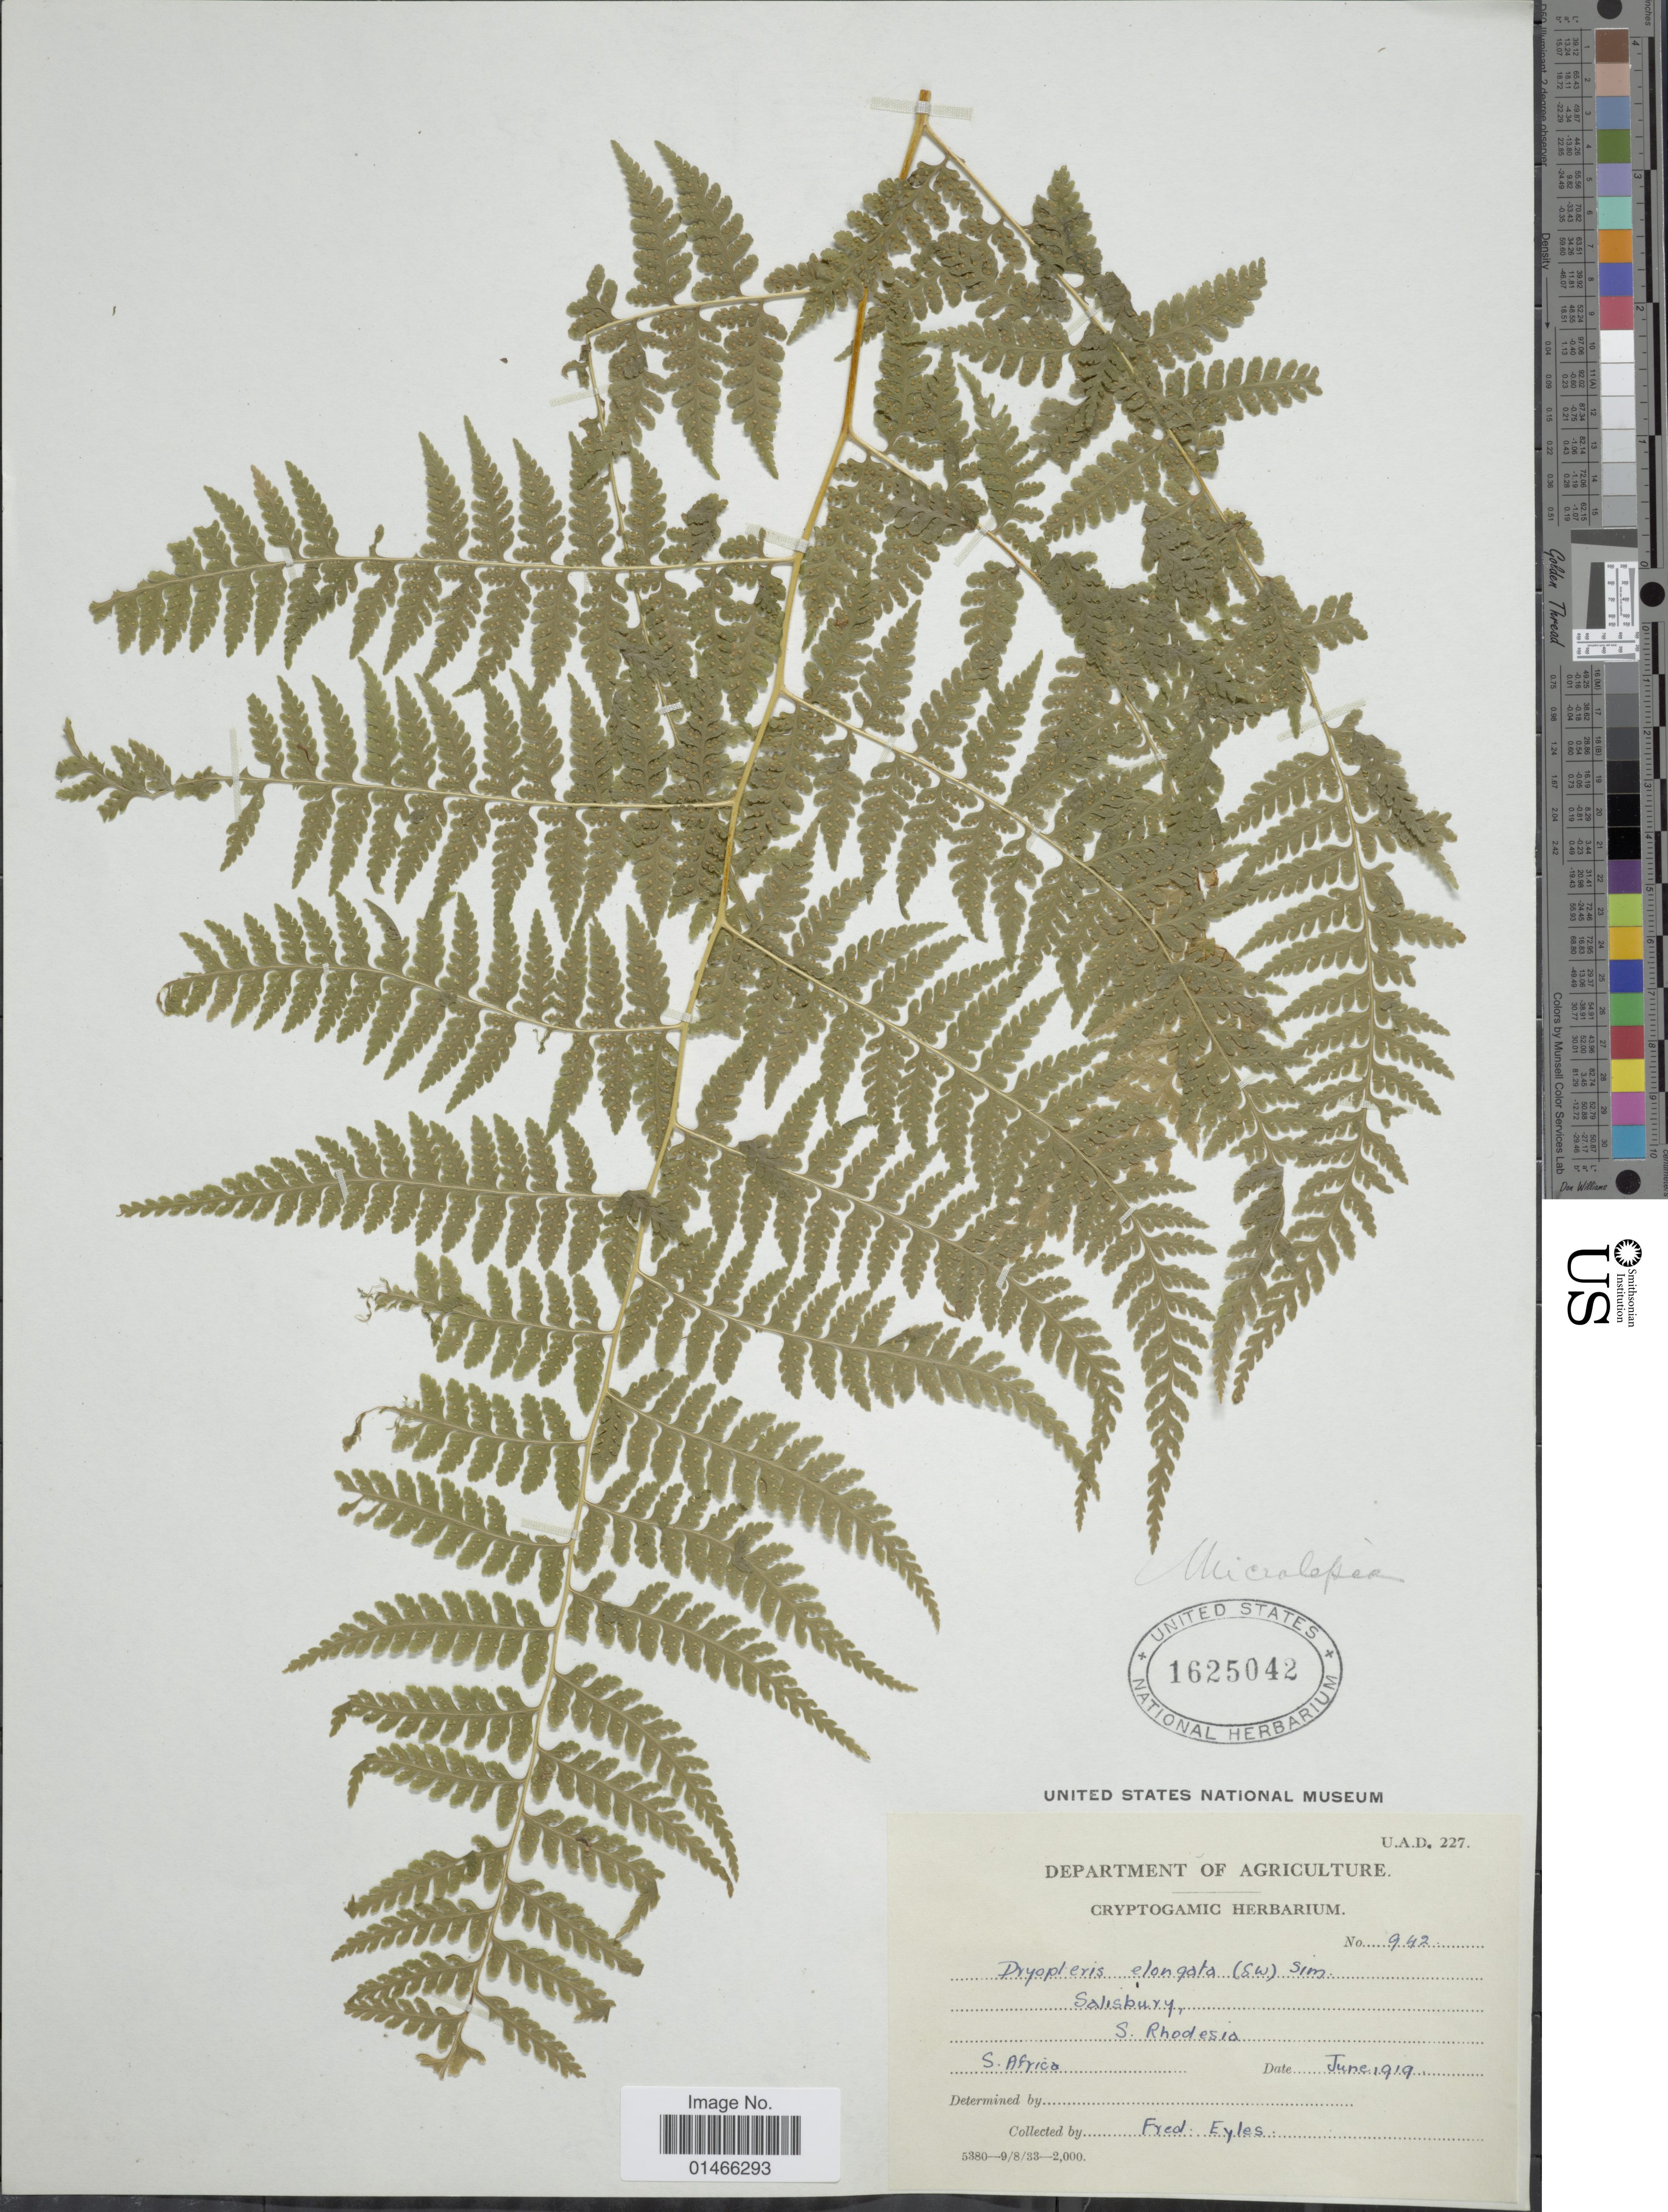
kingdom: Plantae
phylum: Tracheophyta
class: Polypodiopsida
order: Polypodiales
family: Dennstaedtiaceae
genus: Microlepia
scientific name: Microlepia speluncae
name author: (L.) T. Moore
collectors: F. Eyles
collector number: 942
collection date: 1919-06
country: Zimbabwe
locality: Salisbury, S. Rhodesia. S. Africa.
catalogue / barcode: US 1625042